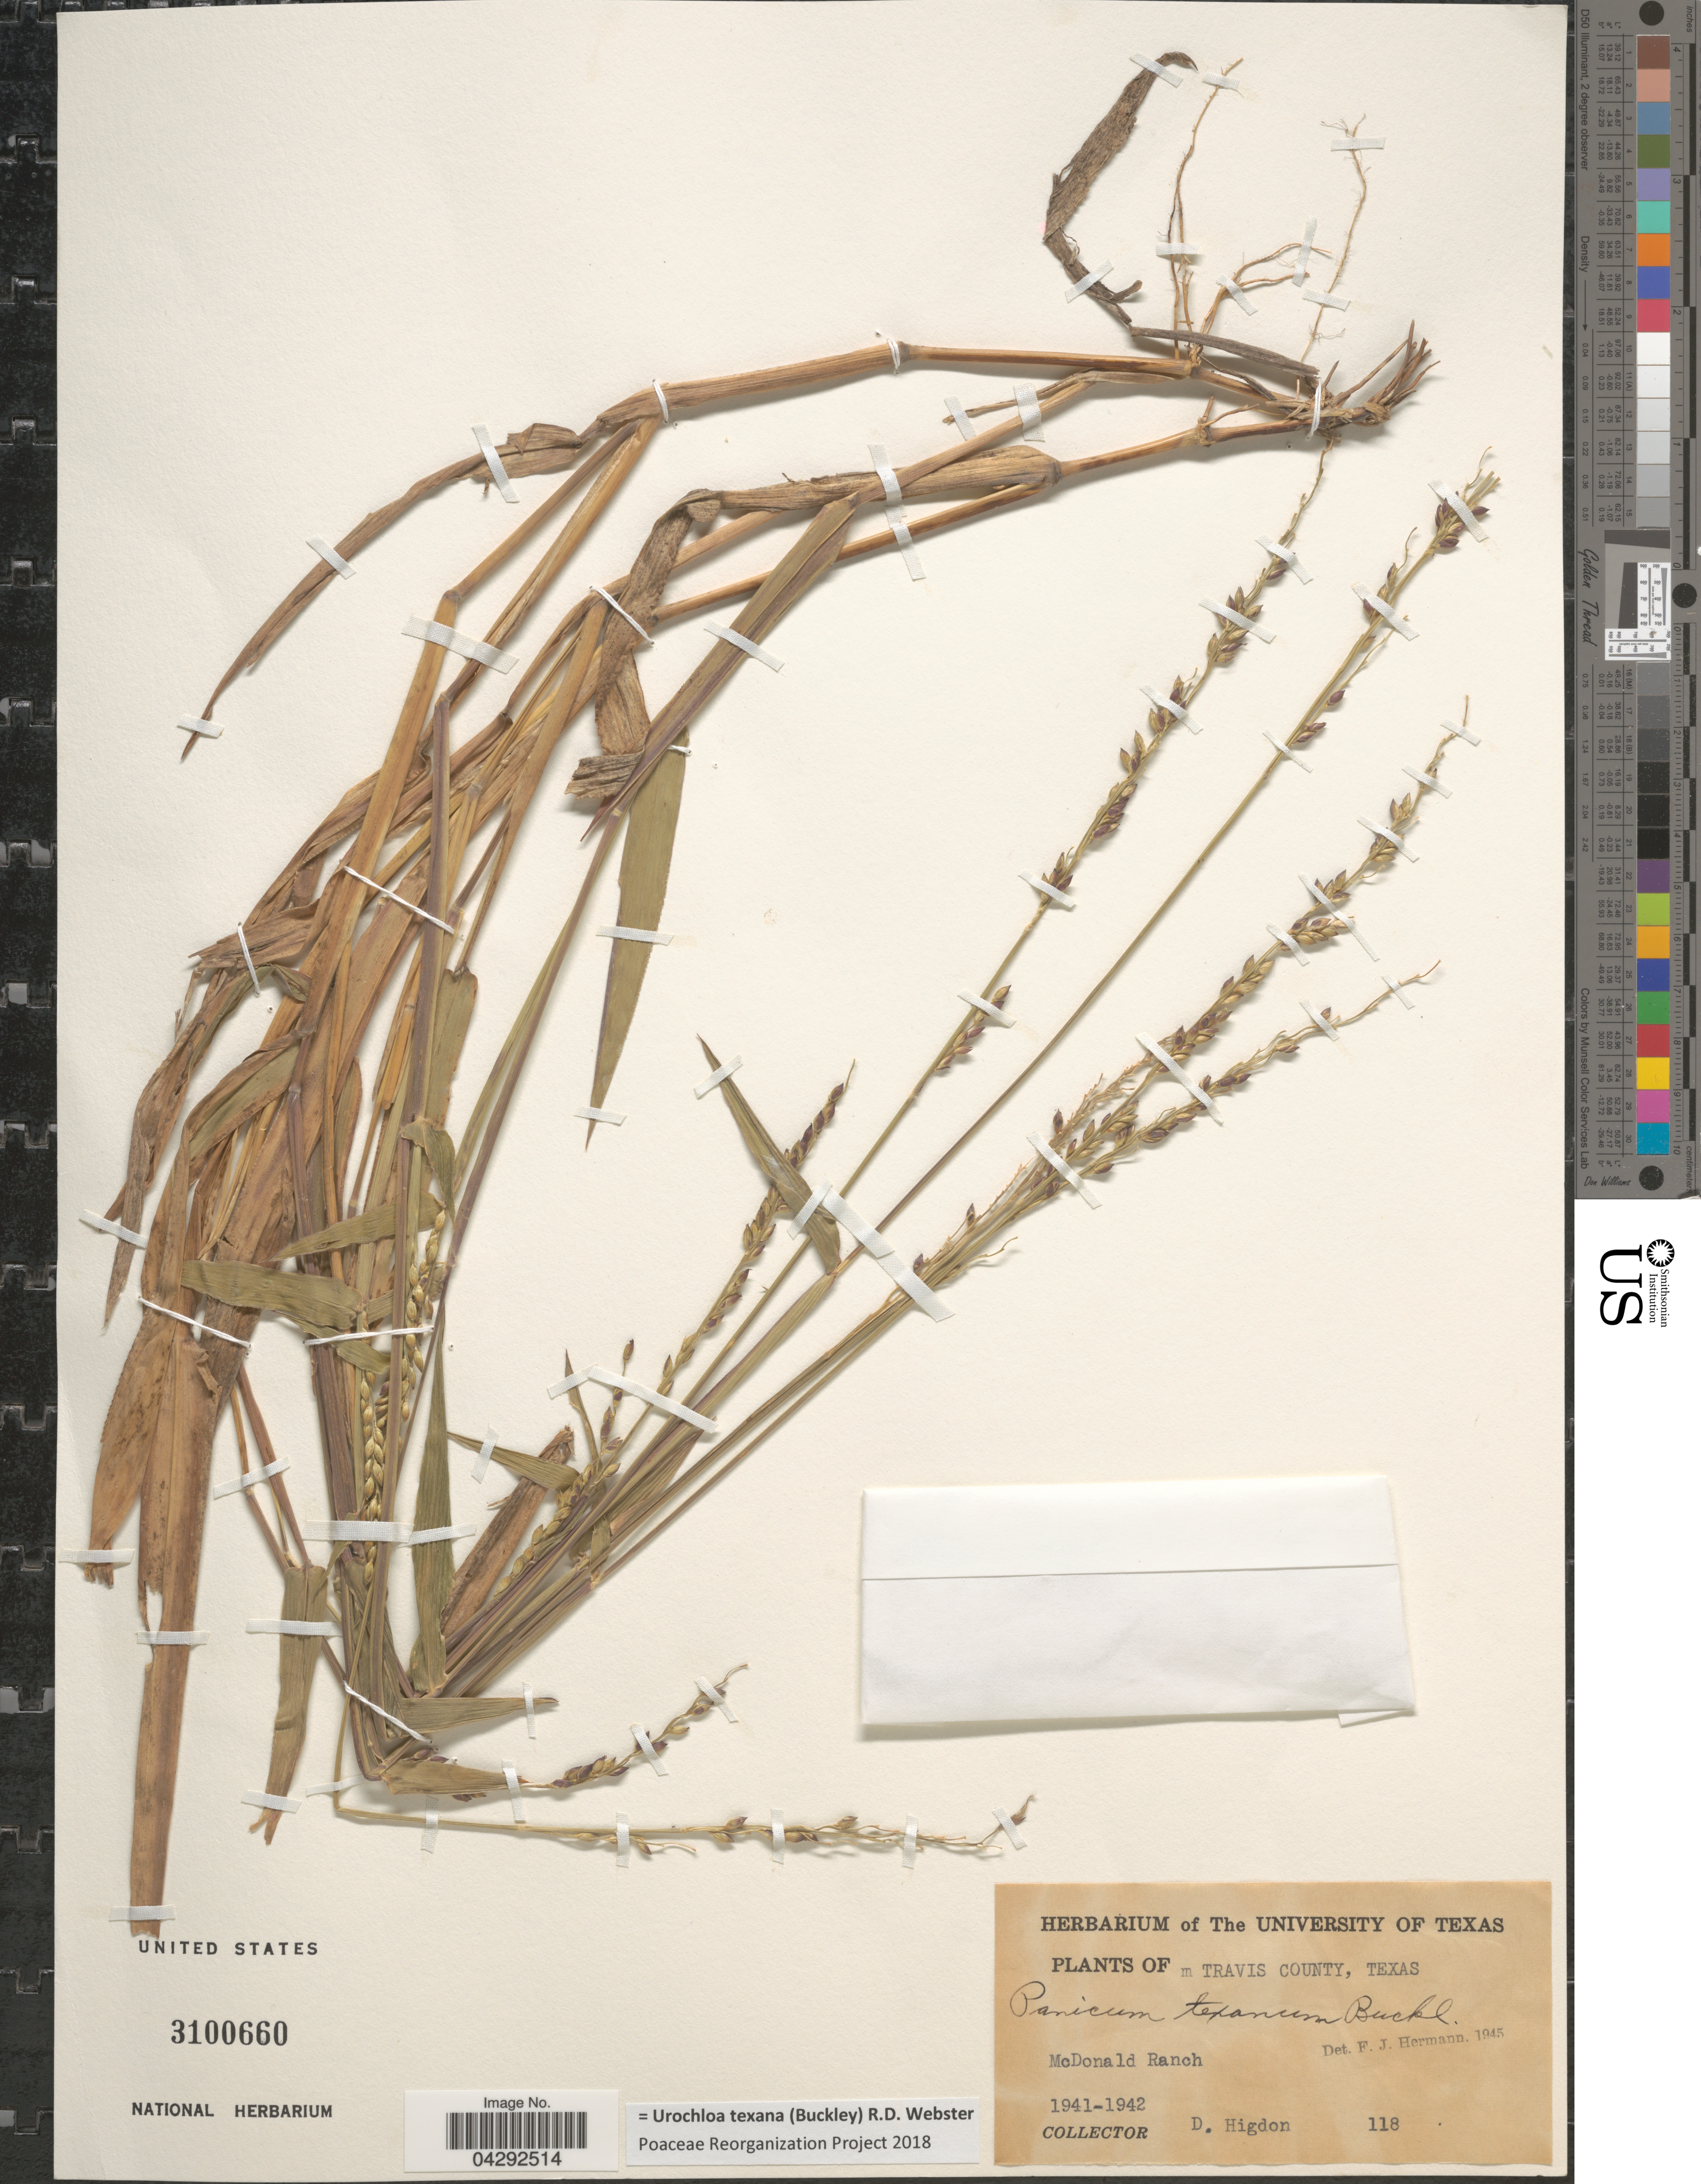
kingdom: Plantae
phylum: Tracheophyta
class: Liliopsida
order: Poales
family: Poaceae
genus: Urochloa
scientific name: Urochloa texana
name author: (Buckley) R.D. Webster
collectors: D. Higdon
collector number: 118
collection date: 1941/1942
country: United States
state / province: Texas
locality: M Travis County. McDonald Ranch.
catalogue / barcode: US 3100660